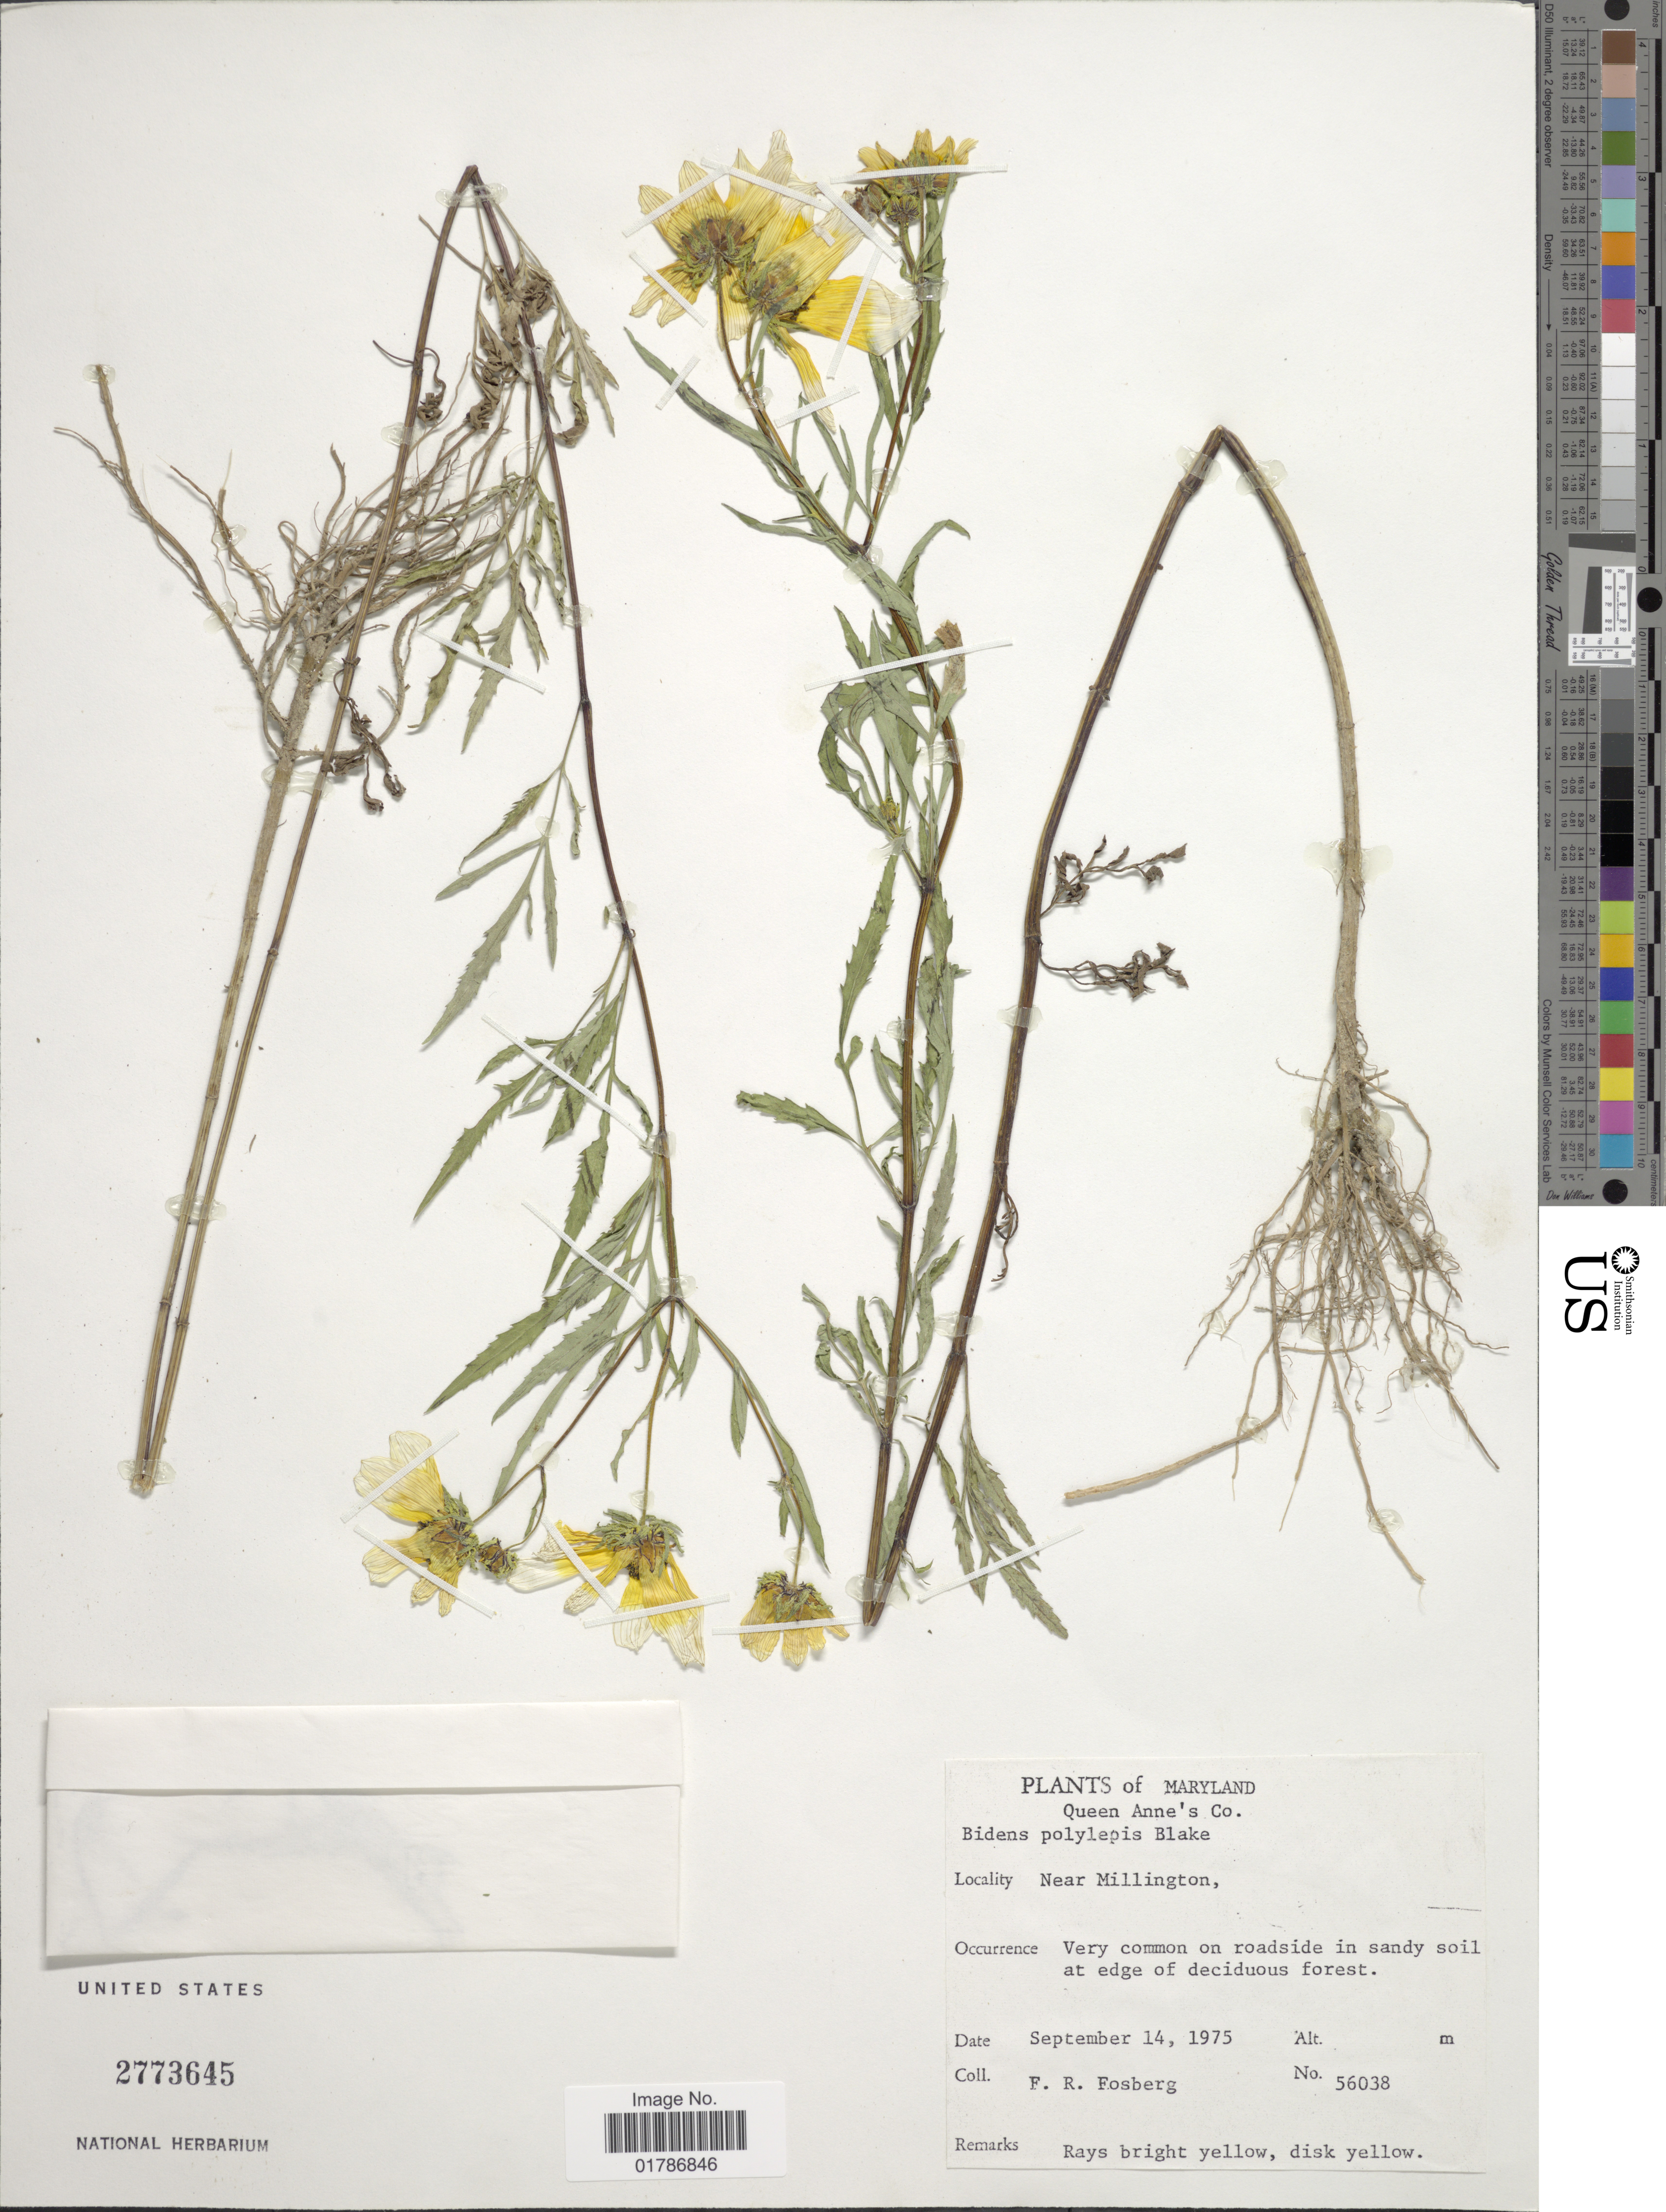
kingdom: Plantae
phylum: Tracheophyta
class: Magnoliopsida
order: Asterales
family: Asteraceae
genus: Bidens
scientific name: Bidens polylepis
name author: S.F. Blake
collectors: F. R. Fosberg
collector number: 56038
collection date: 1975-09-14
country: United States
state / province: Maryland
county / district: Queen Anne's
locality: Queen Anne's Co., Near Millington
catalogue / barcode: US 2773645